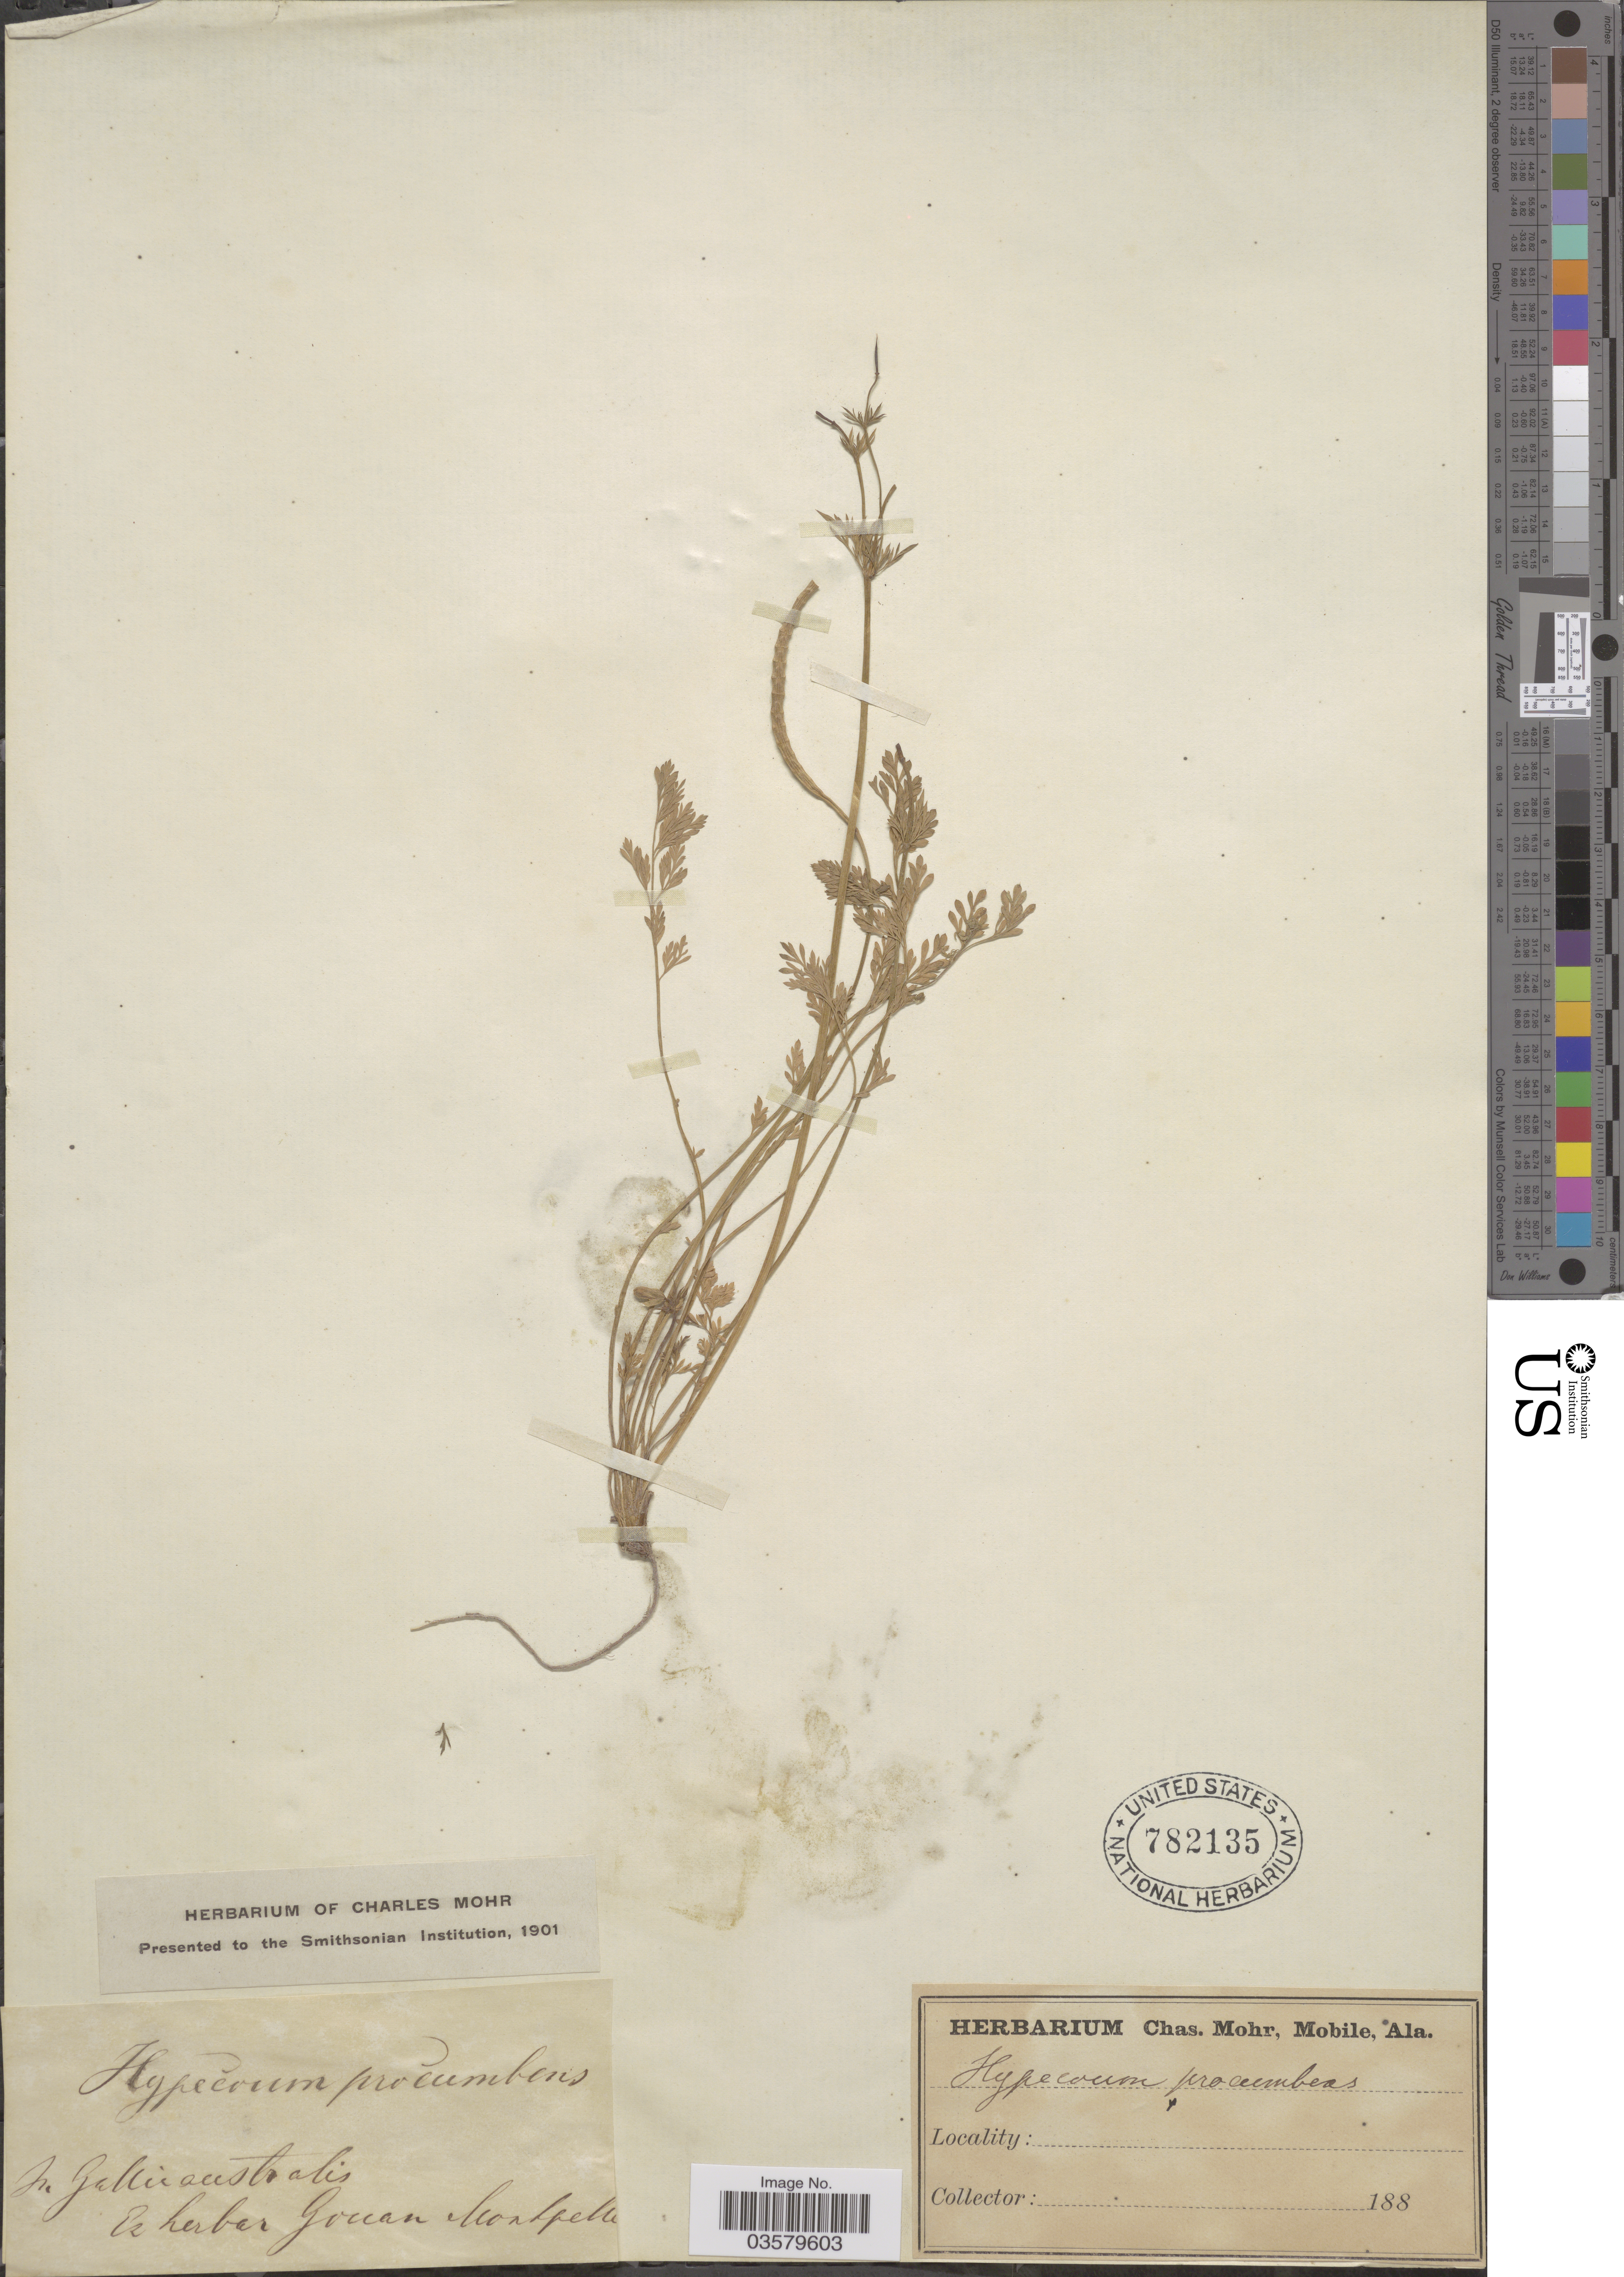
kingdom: Plantae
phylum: Tracheophyta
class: Magnoliopsida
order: Ranunculales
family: Papaveraceae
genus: Hypecoum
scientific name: Hypecoum procumbens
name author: L.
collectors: ex herb. Gouan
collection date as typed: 188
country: France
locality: In Gallie australis.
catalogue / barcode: US 782135